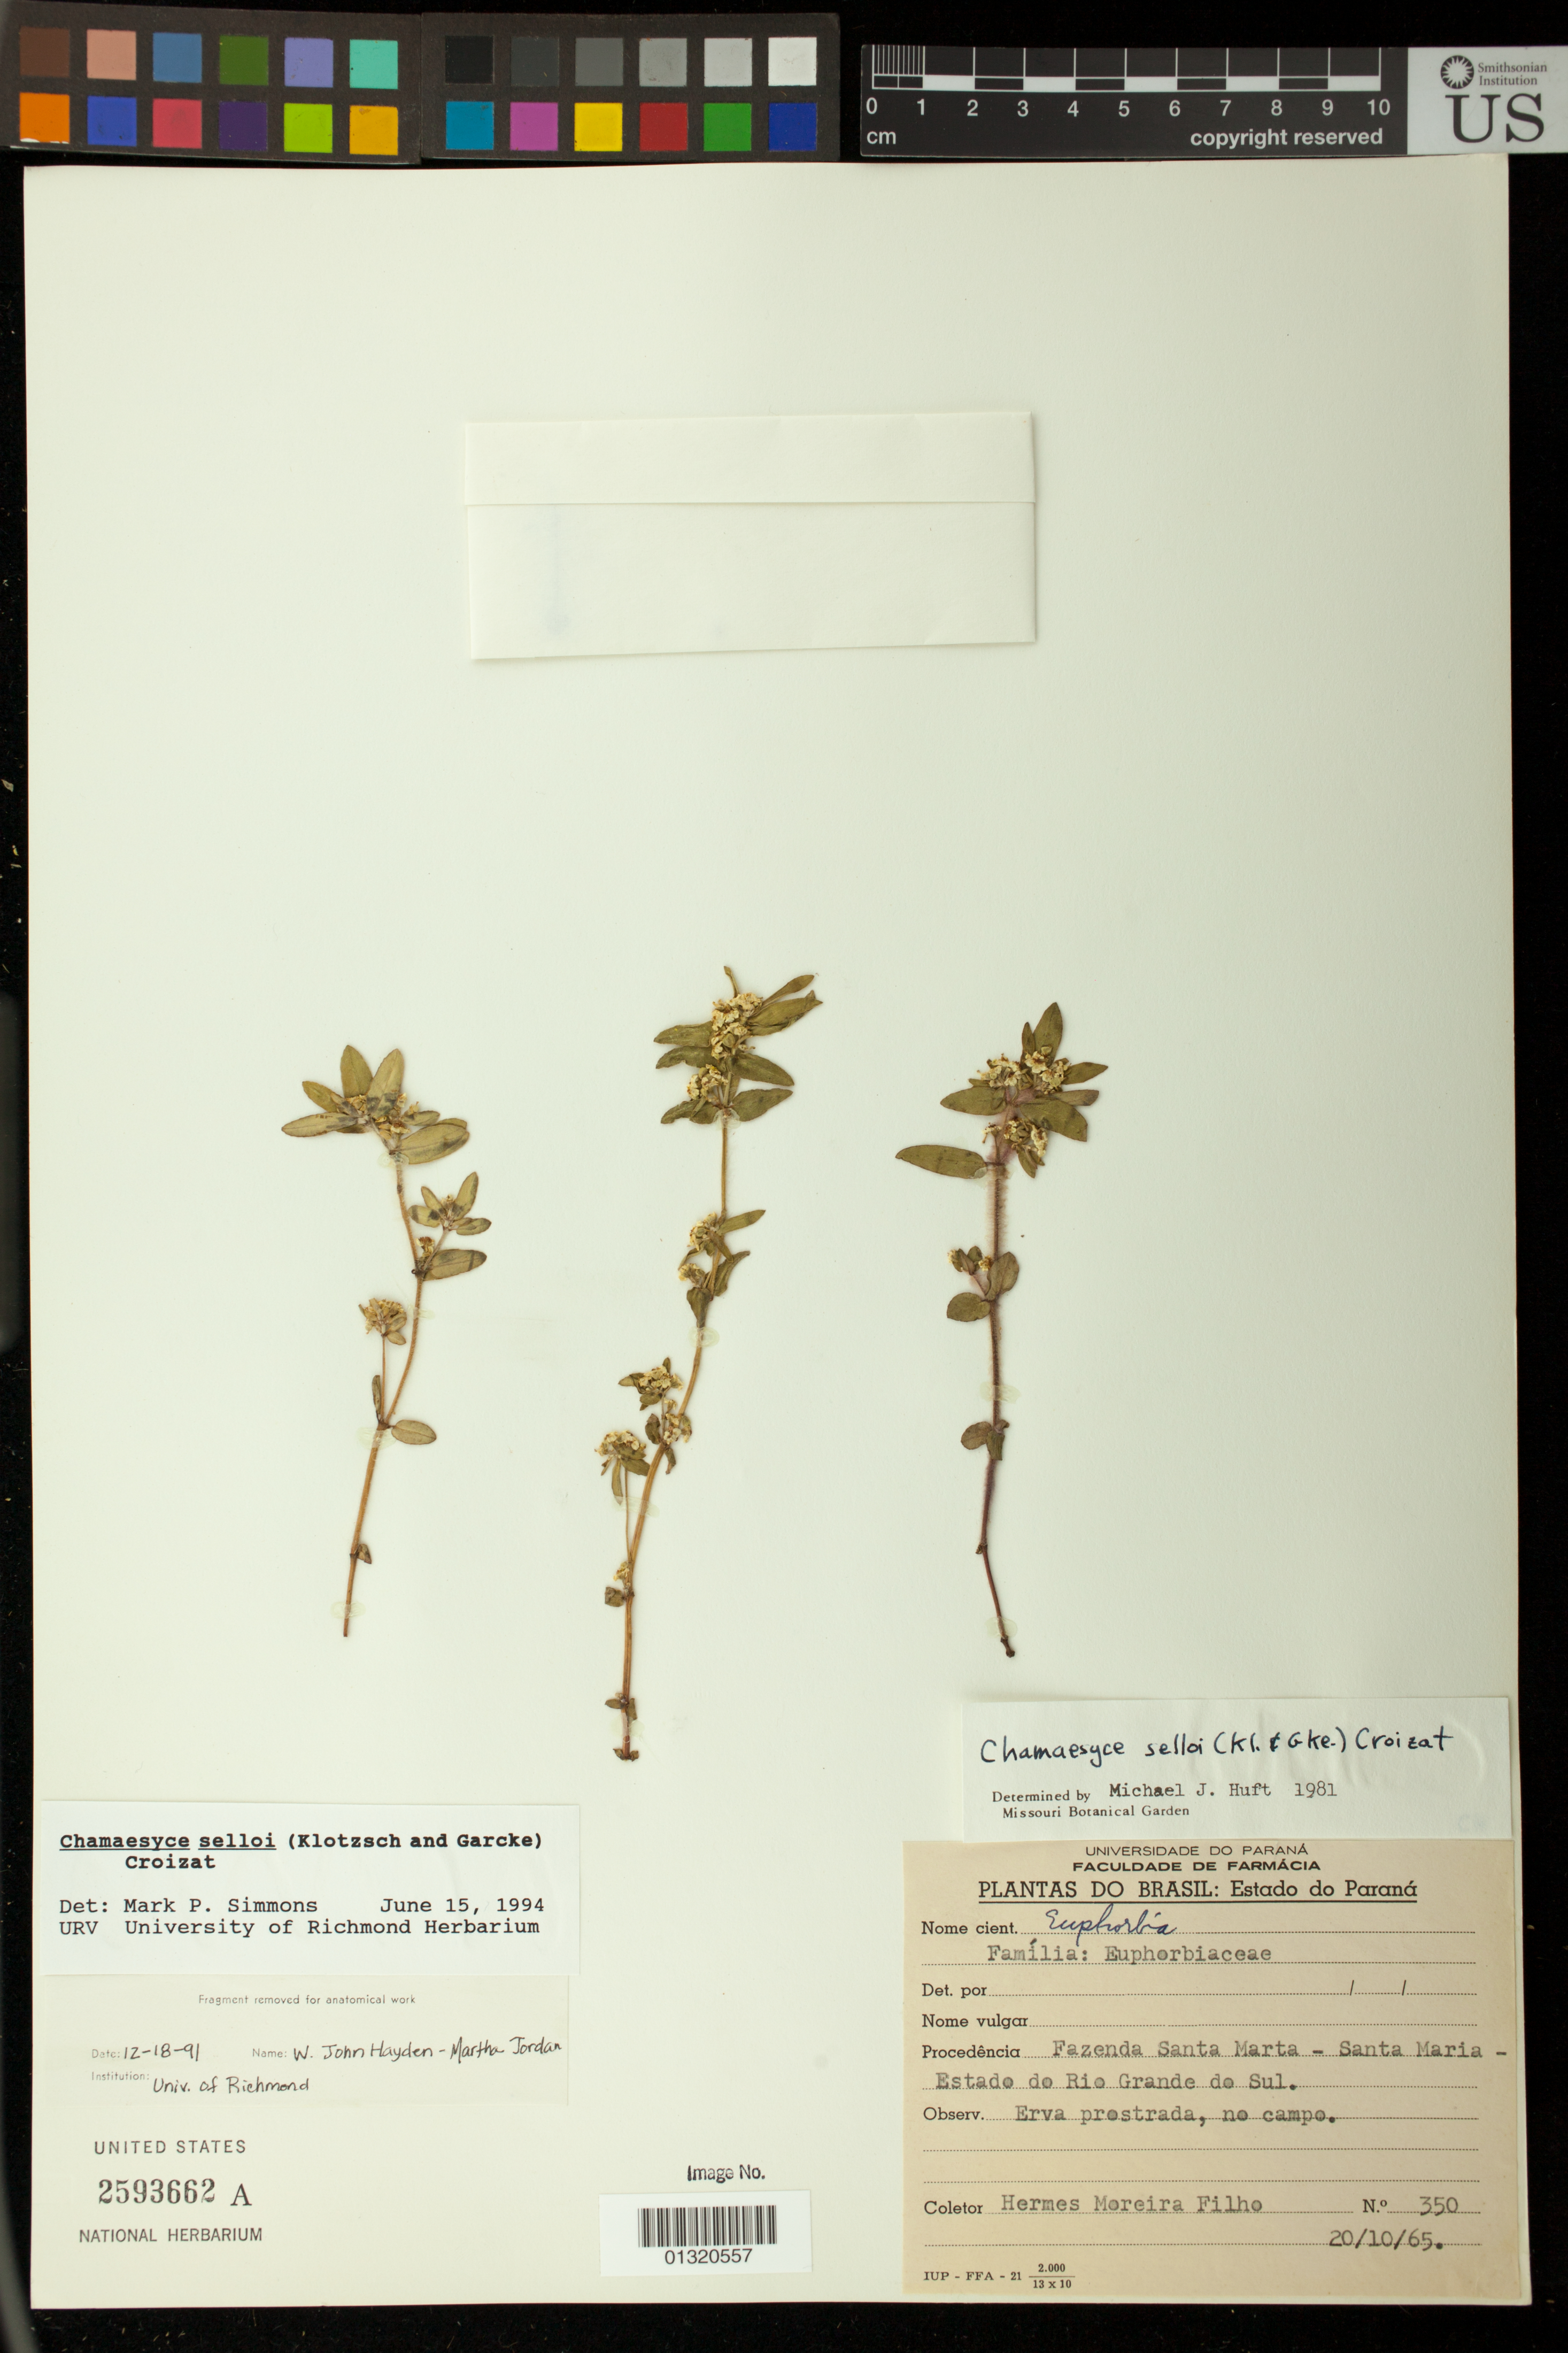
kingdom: Plantae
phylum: Tracheophyta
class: Magnoliopsida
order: Malpighiales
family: Euphorbiaceae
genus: Euphorbia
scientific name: Euphorbia selloi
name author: (Klotzsch & Garcke) Boiss.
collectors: H. Filho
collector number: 350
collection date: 1965-10-20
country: Brazil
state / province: Rio Grande do Sul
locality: Fazenda Santa Marta - Santa Maria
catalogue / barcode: US 2593662A